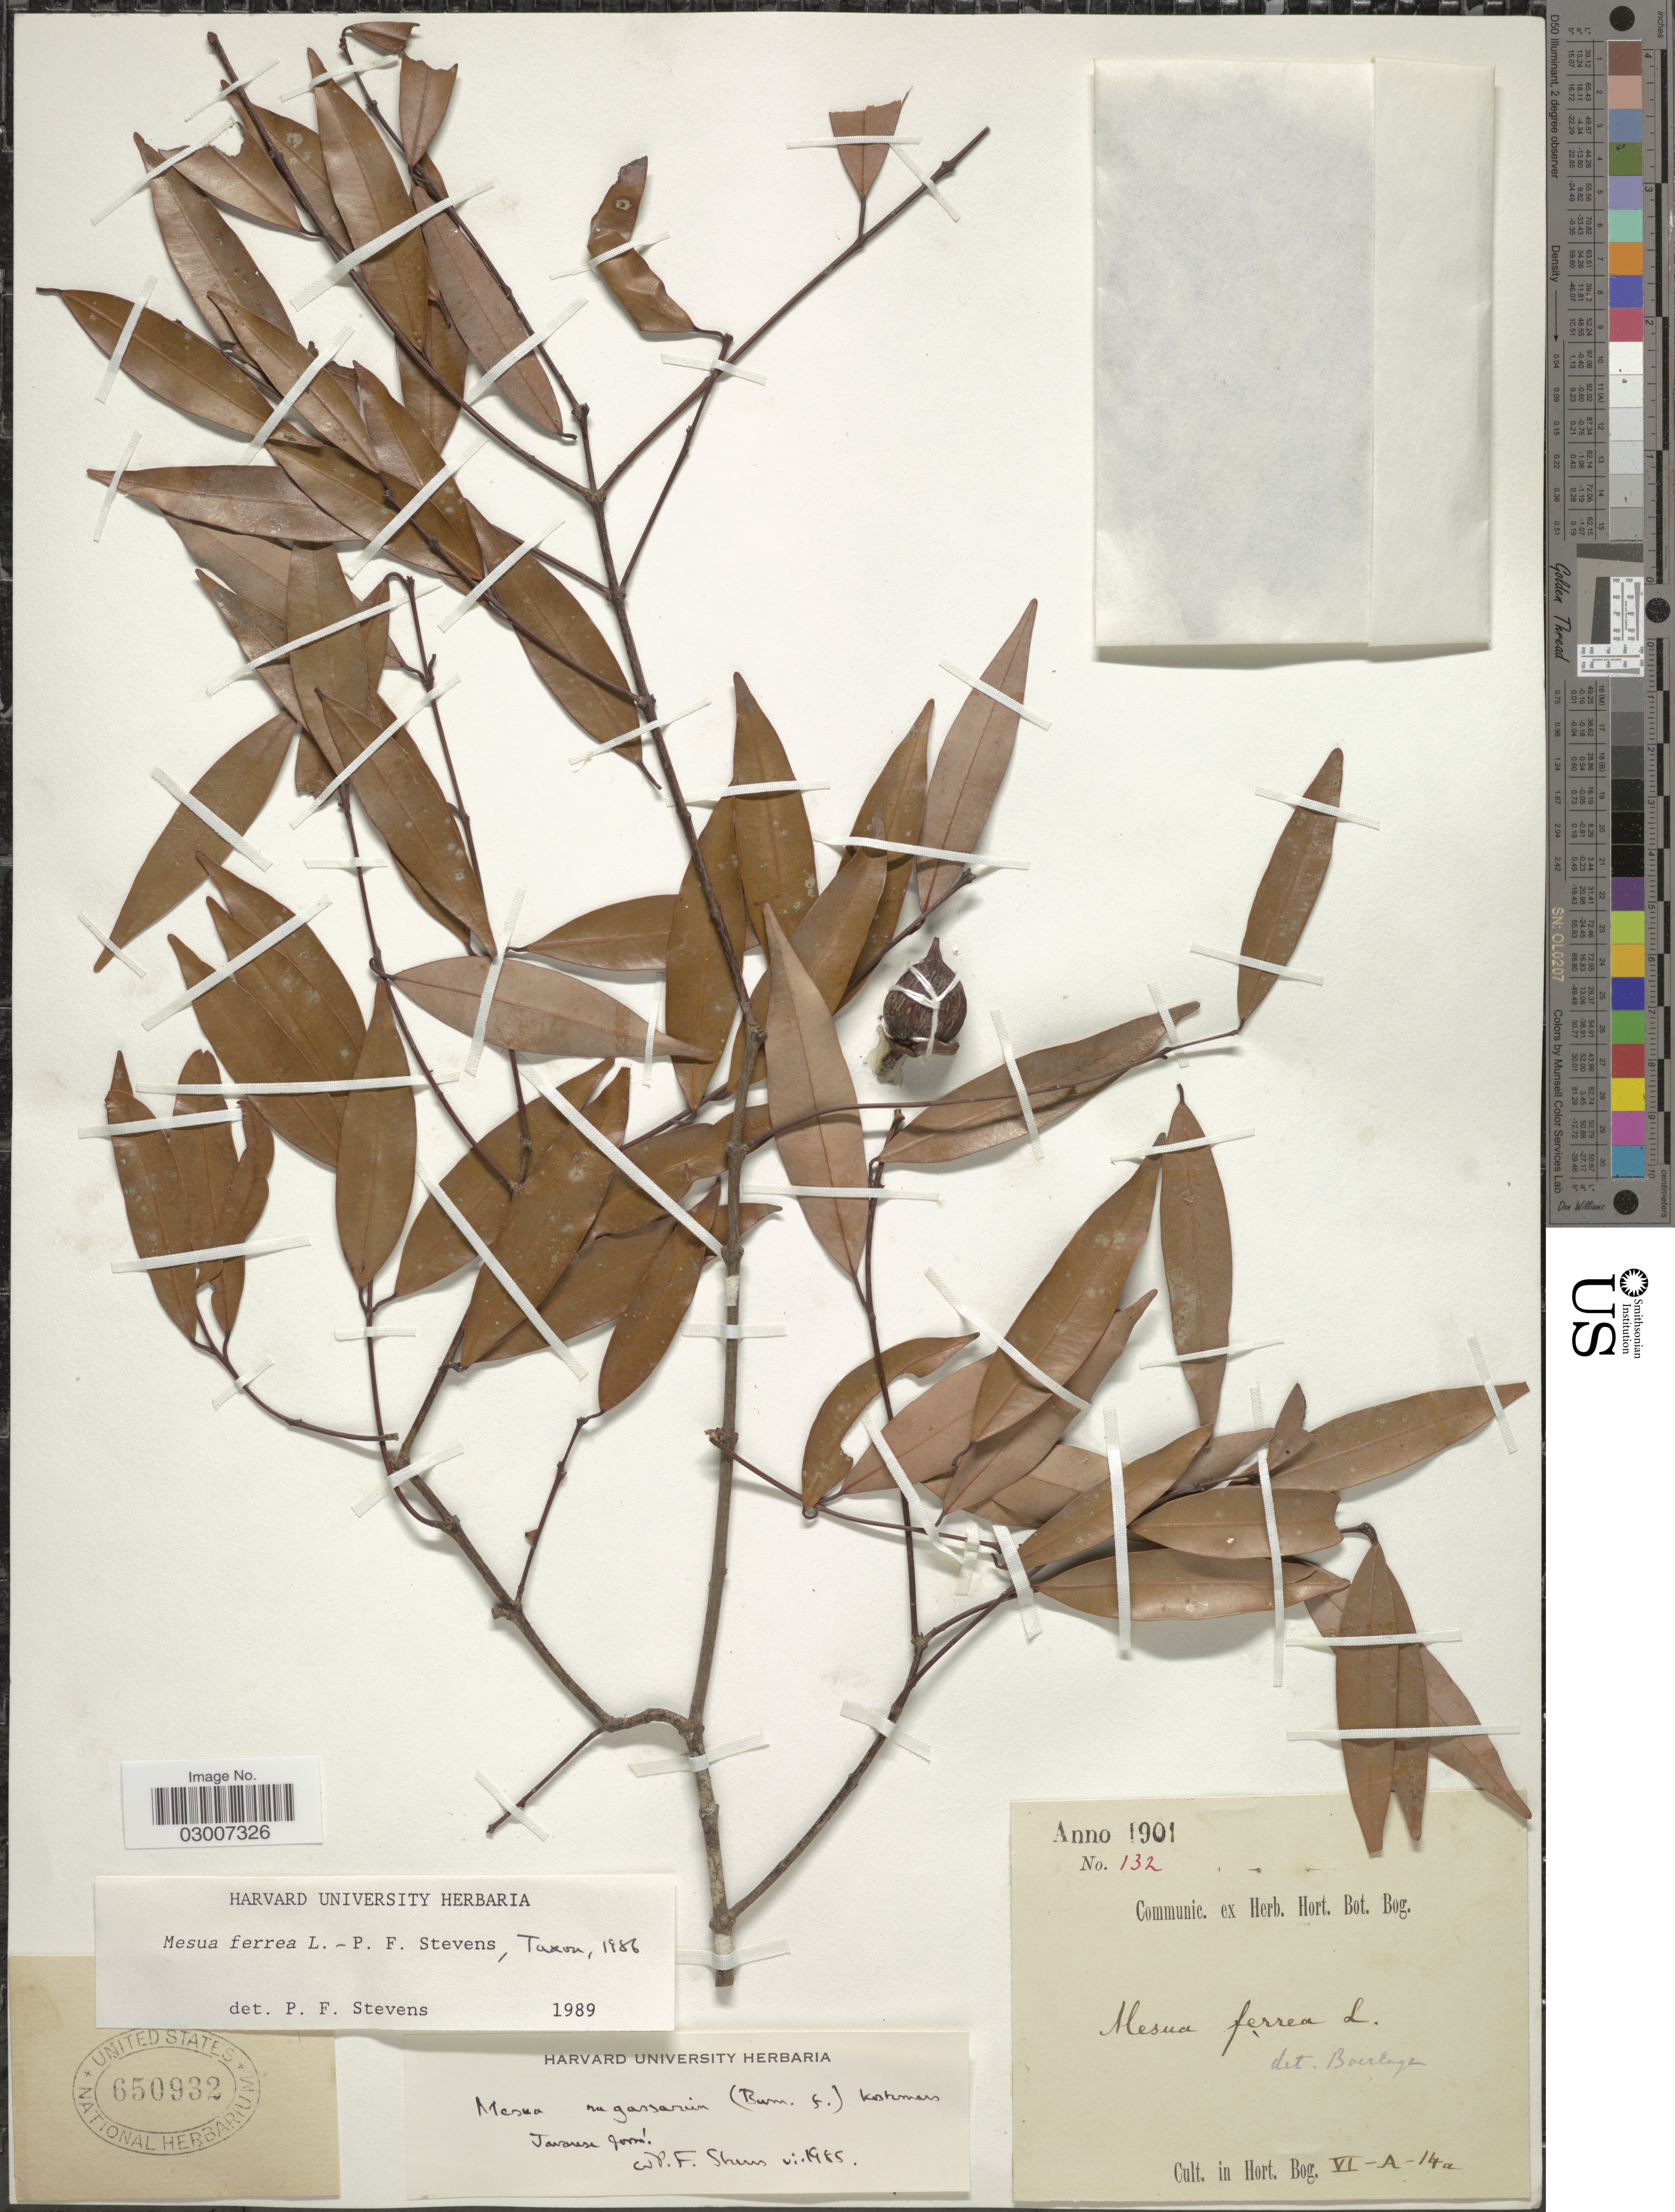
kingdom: Plantae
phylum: Tracheophyta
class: Magnoliopsida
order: Malpighiales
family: Calophyllaceae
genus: Mesua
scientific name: Mesua ferrea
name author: L.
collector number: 132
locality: Cult. in Hort. Bog. VI-A-14a.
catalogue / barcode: US 650932